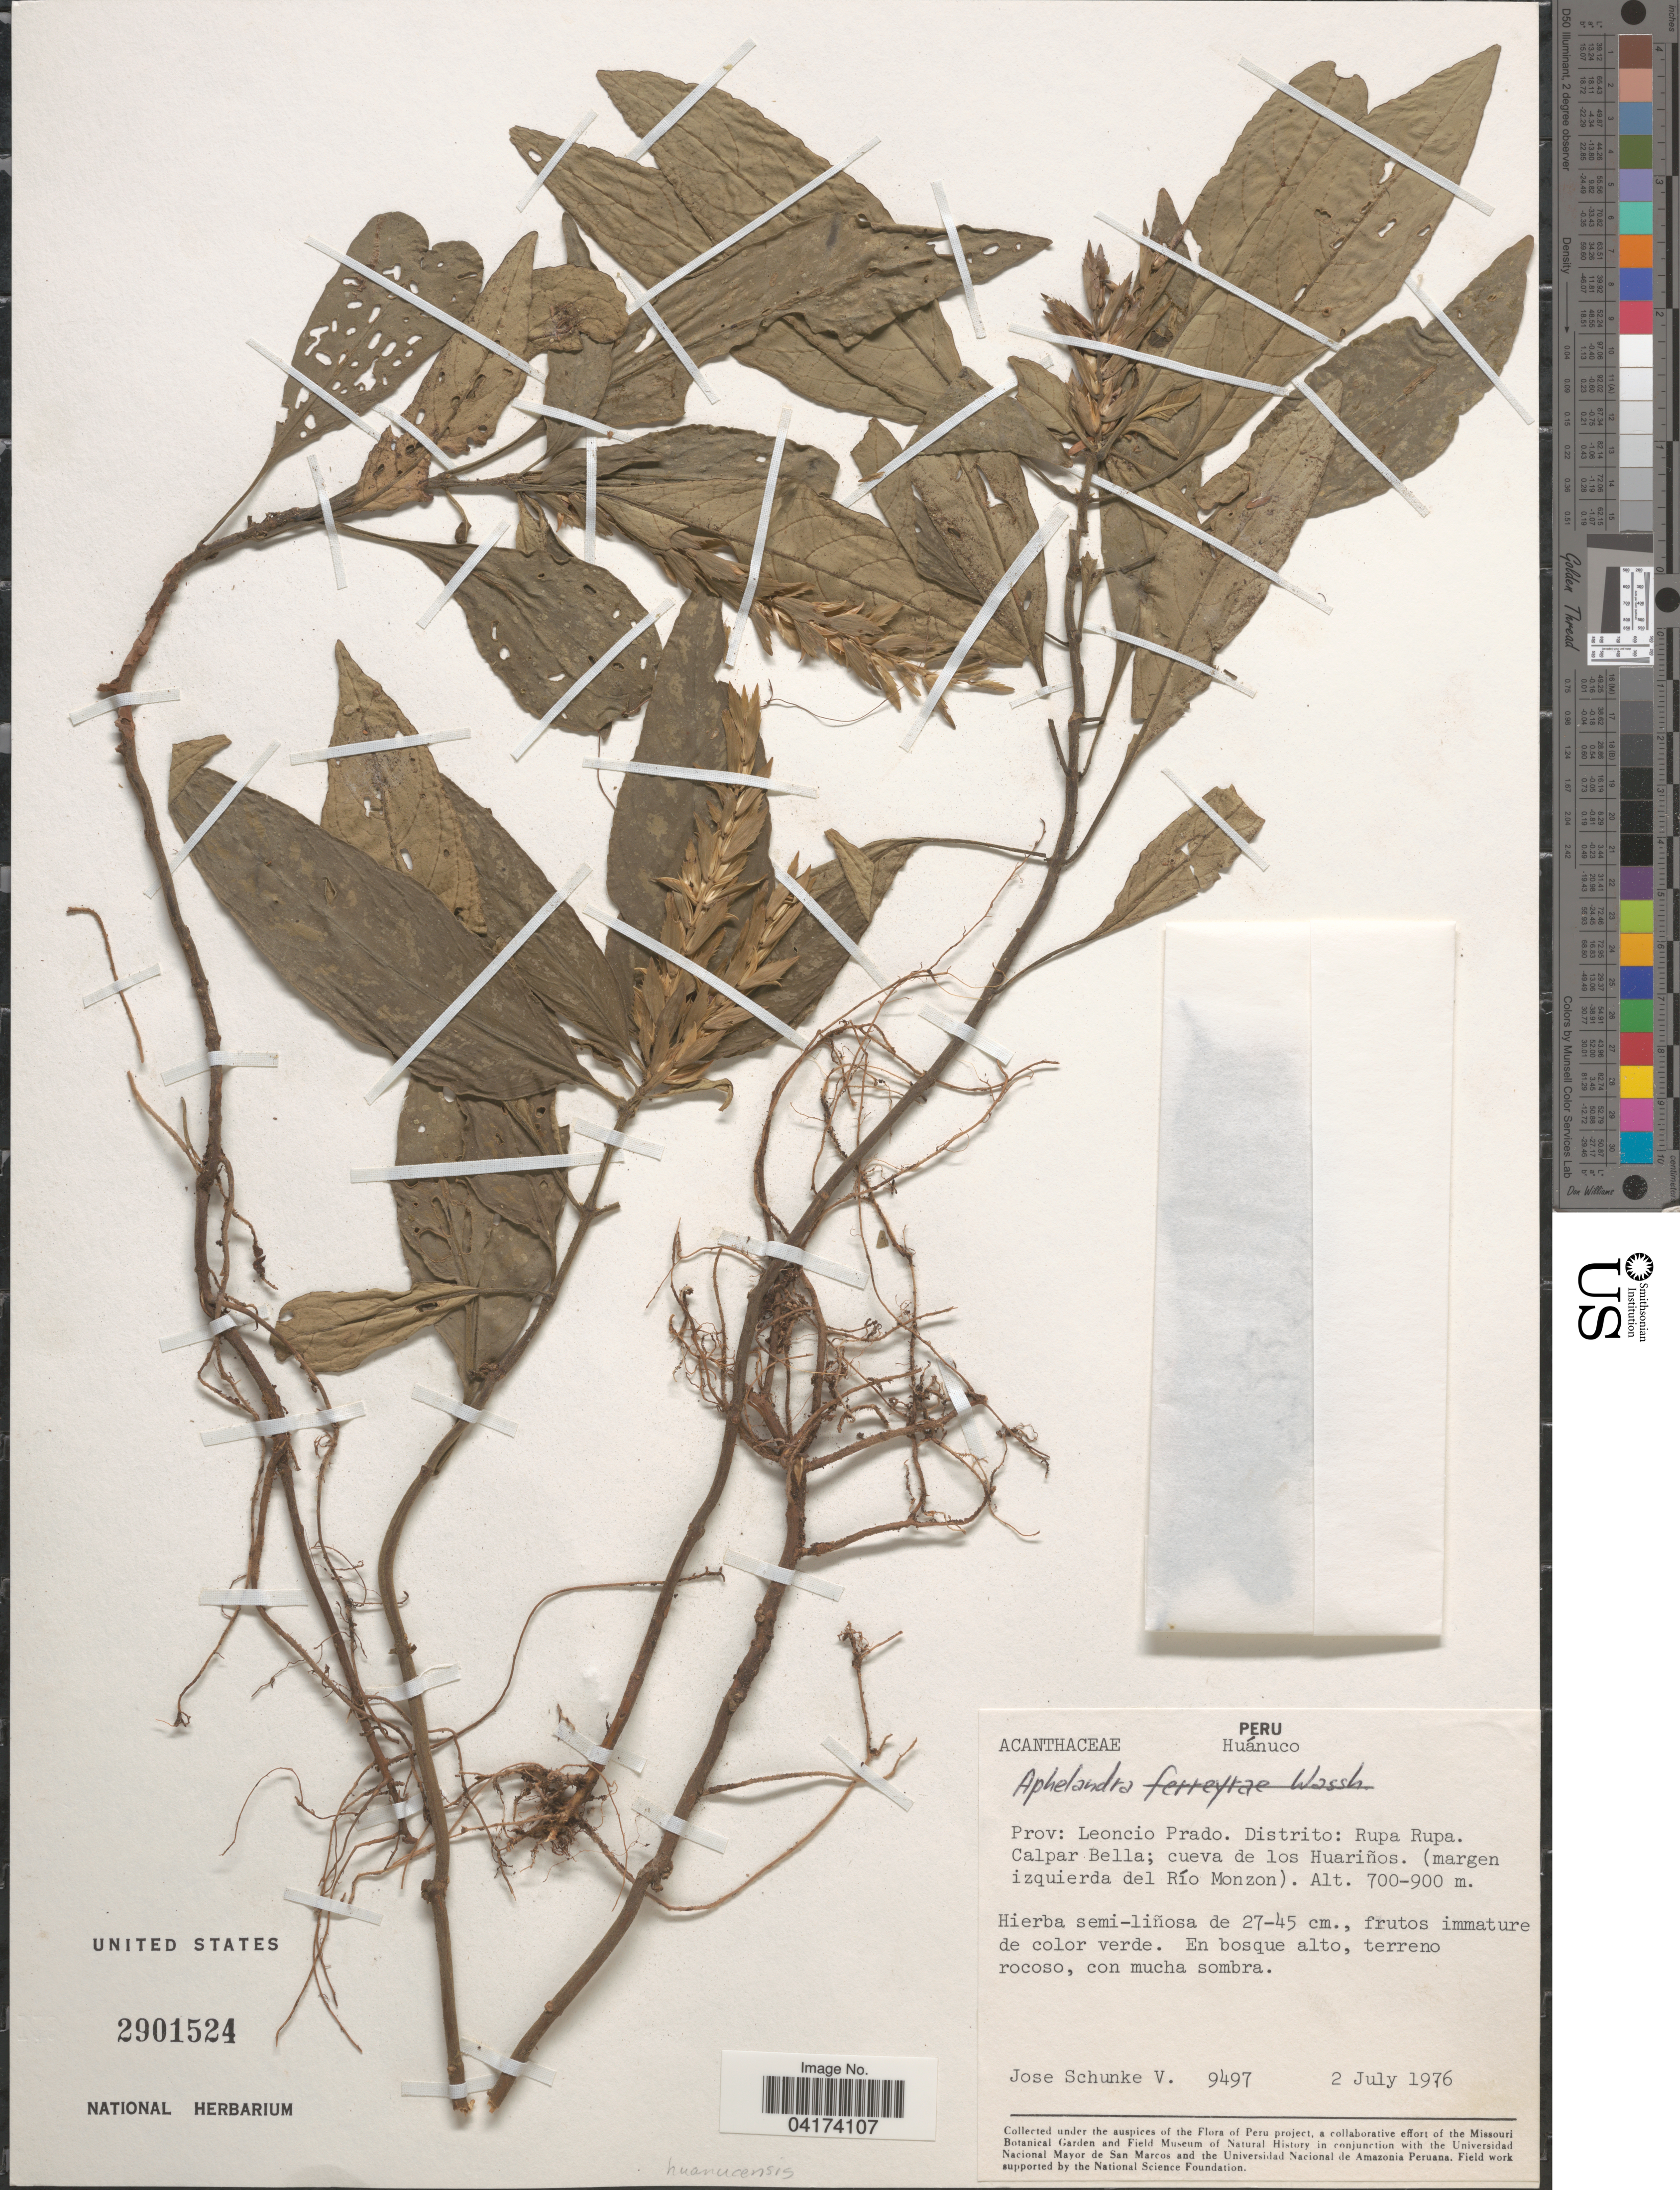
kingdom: Plantae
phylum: Tracheophyta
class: Magnoliopsida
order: Lamiales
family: Acanthaceae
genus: Aphelandra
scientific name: Aphelandra sp.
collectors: J. Schunke Vigo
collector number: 9497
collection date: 1976-07-02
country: Peru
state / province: Huánuco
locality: Prov: Leoncio Prado. Distrito: Rupa Rupa. Calpar Bella; cueva de los Huariños. (margen izquierda del Río Monzon).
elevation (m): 700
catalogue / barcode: US 2901524